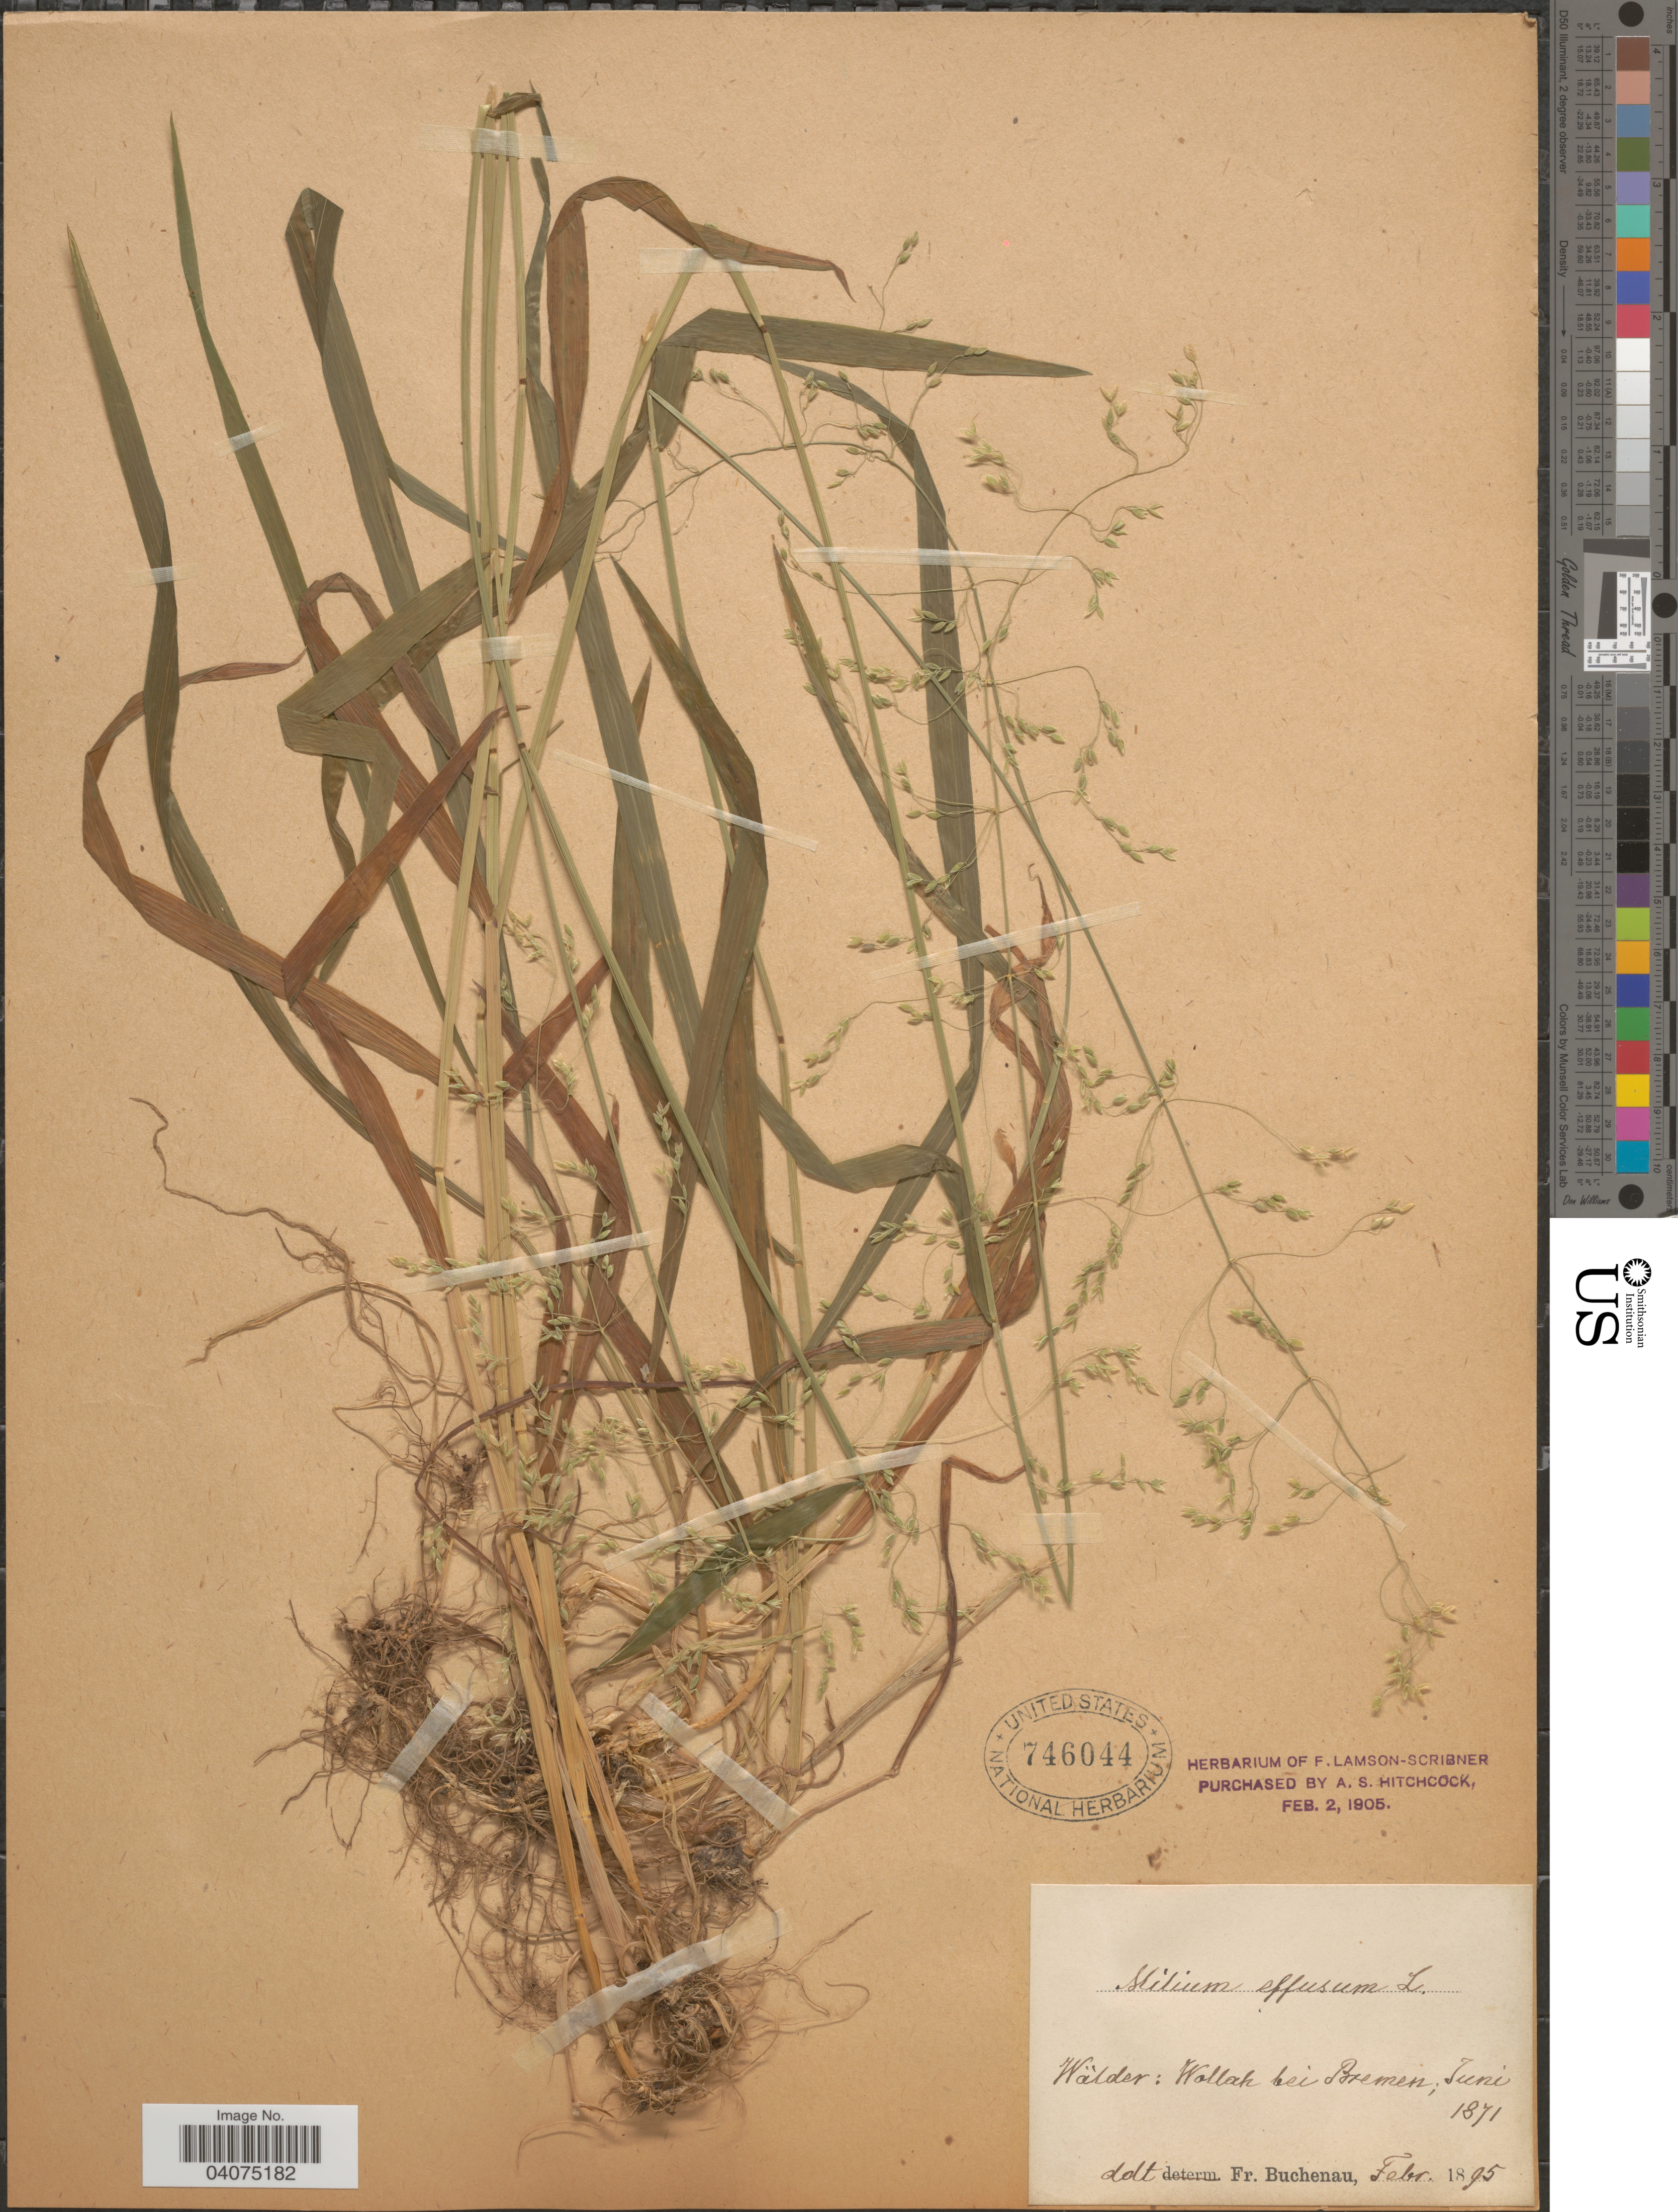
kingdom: Plantae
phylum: Tracheophyta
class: Liliopsida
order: Poales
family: Poaceae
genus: Milium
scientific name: Milium effusum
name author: L.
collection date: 1871-06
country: Germany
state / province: Bremen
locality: Wälder: Wallah bei Bremen.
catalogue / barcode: US 746044